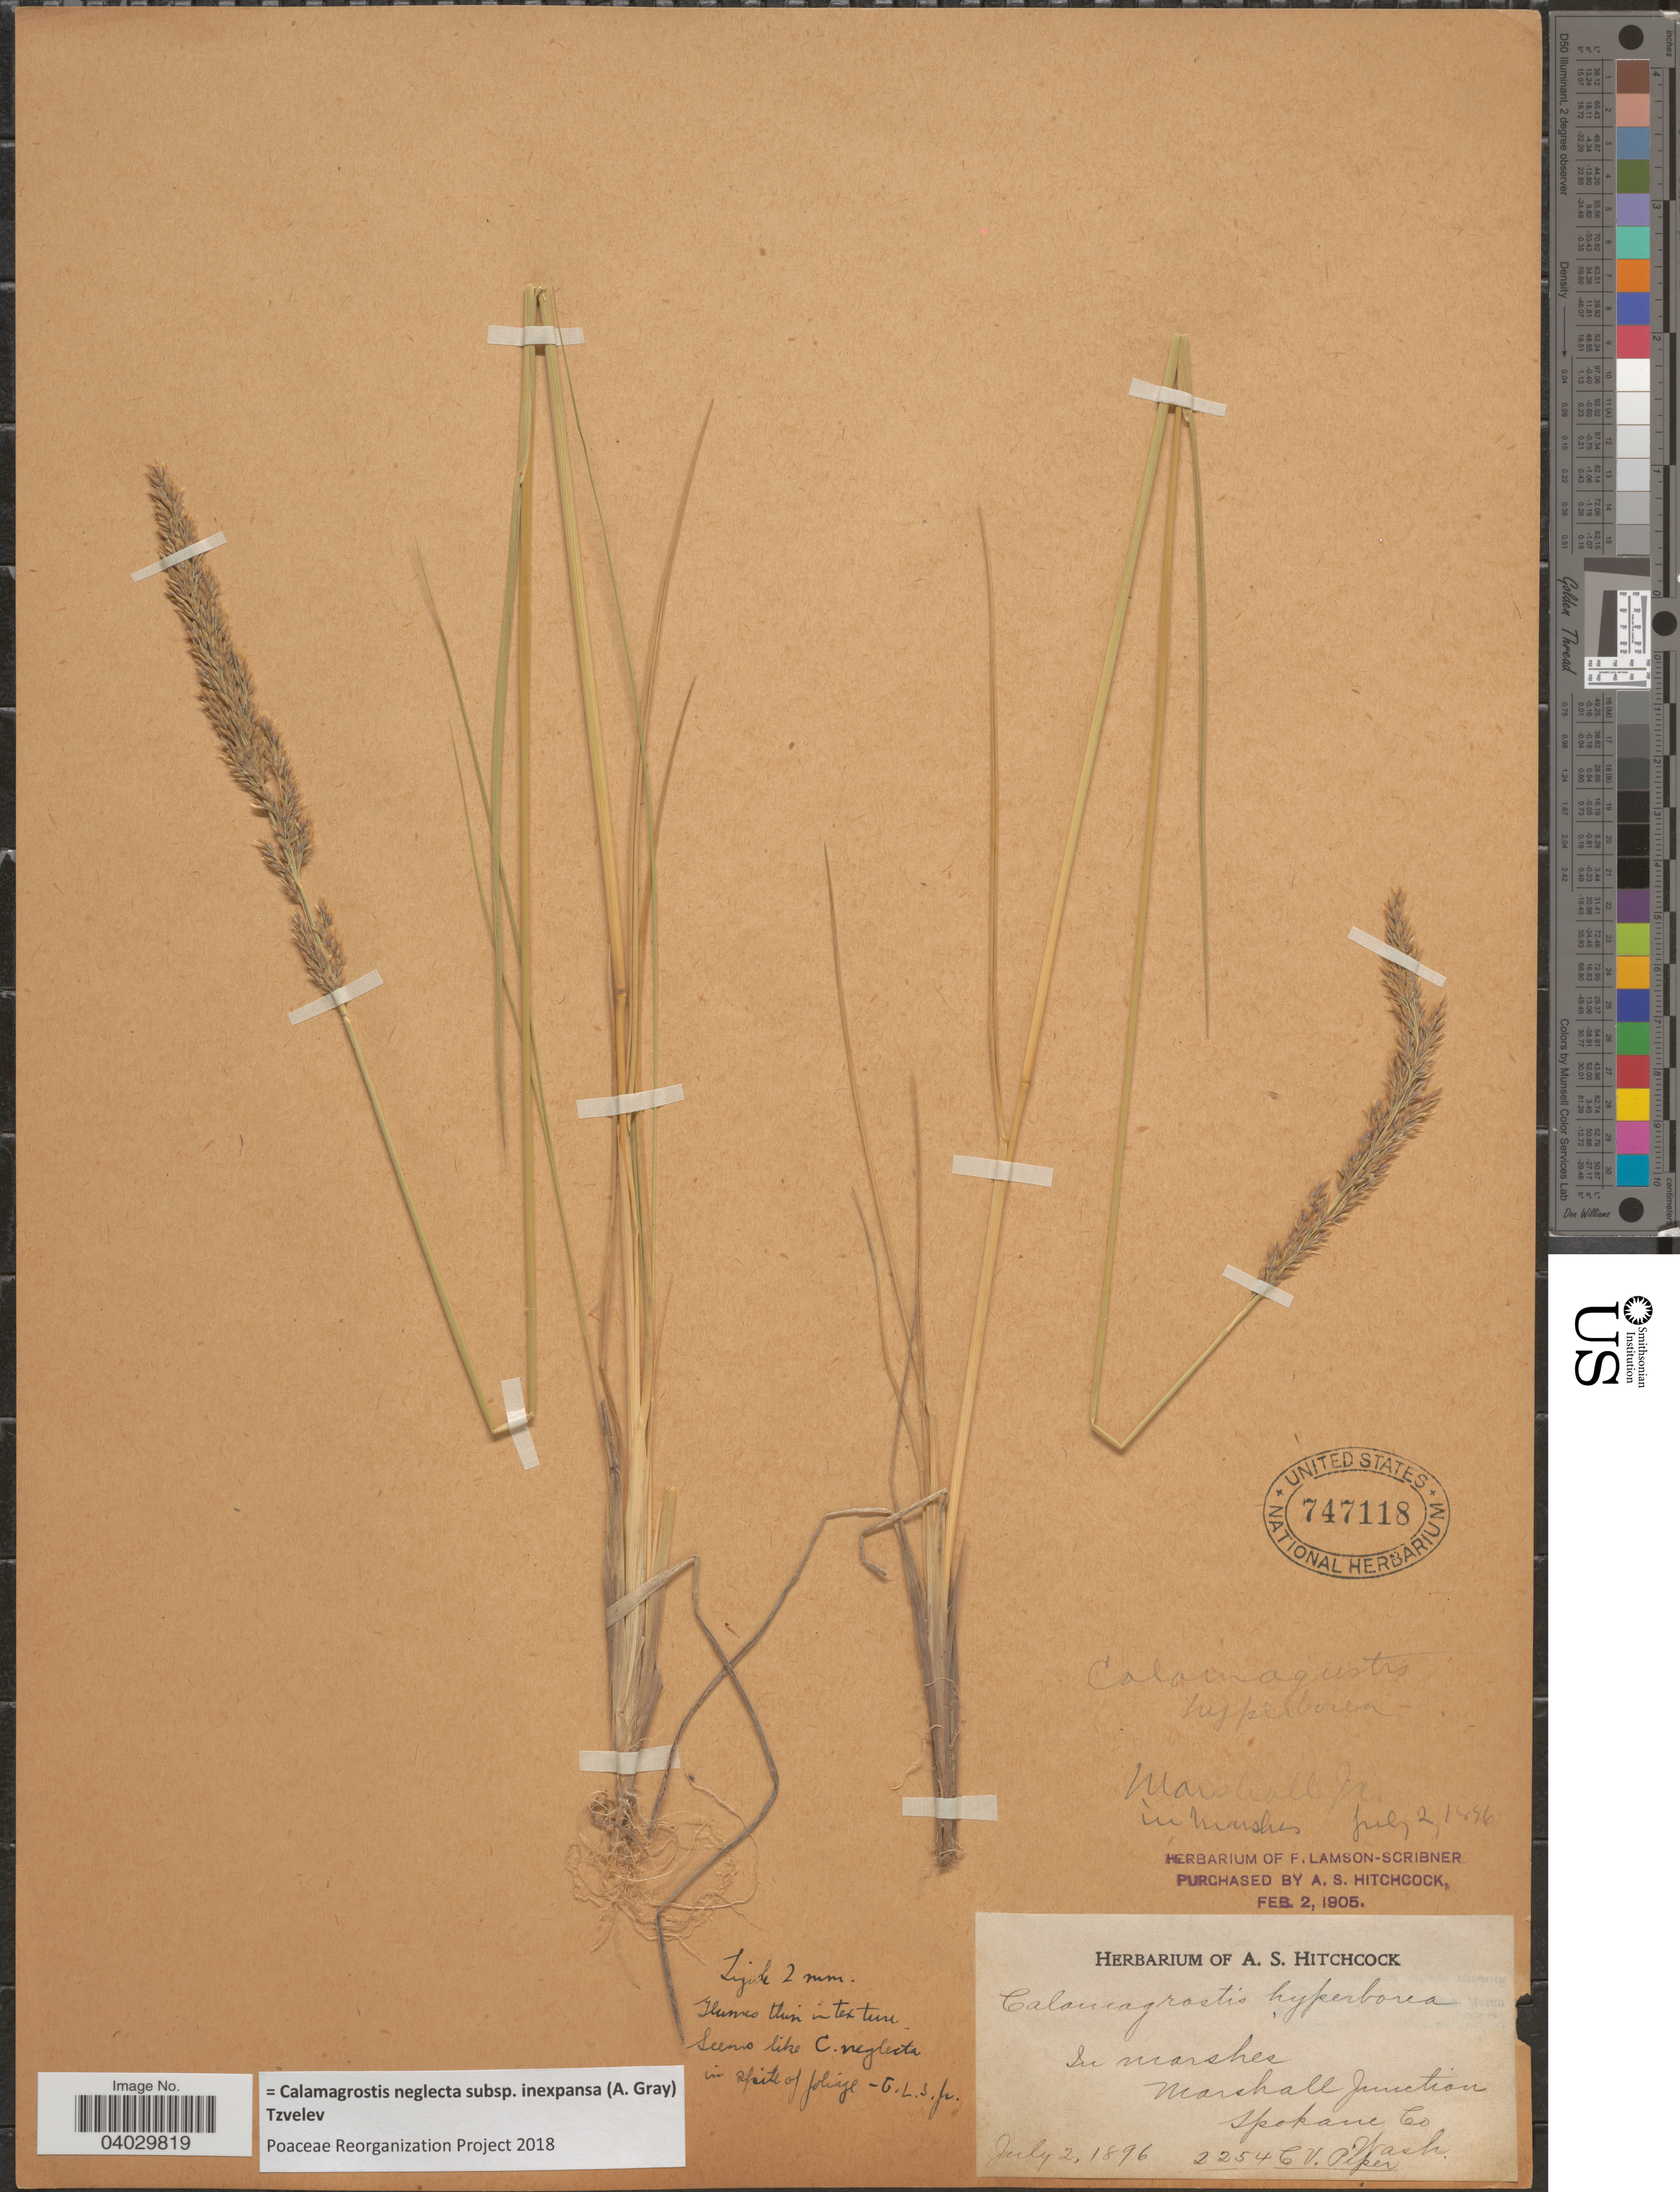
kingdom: Plantae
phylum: Tracheophyta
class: Liliopsida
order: Poales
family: Poaceae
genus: Calamagrostis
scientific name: Calamagrostis neglecta subsp. inexpansa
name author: (A. Gray) Tzvelev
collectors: C. V. Piper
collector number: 2254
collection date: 1896-07-02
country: United States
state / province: Washington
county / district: Spokane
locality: In marshes. Marshall Junction. Spokane Co.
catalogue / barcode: US 747118